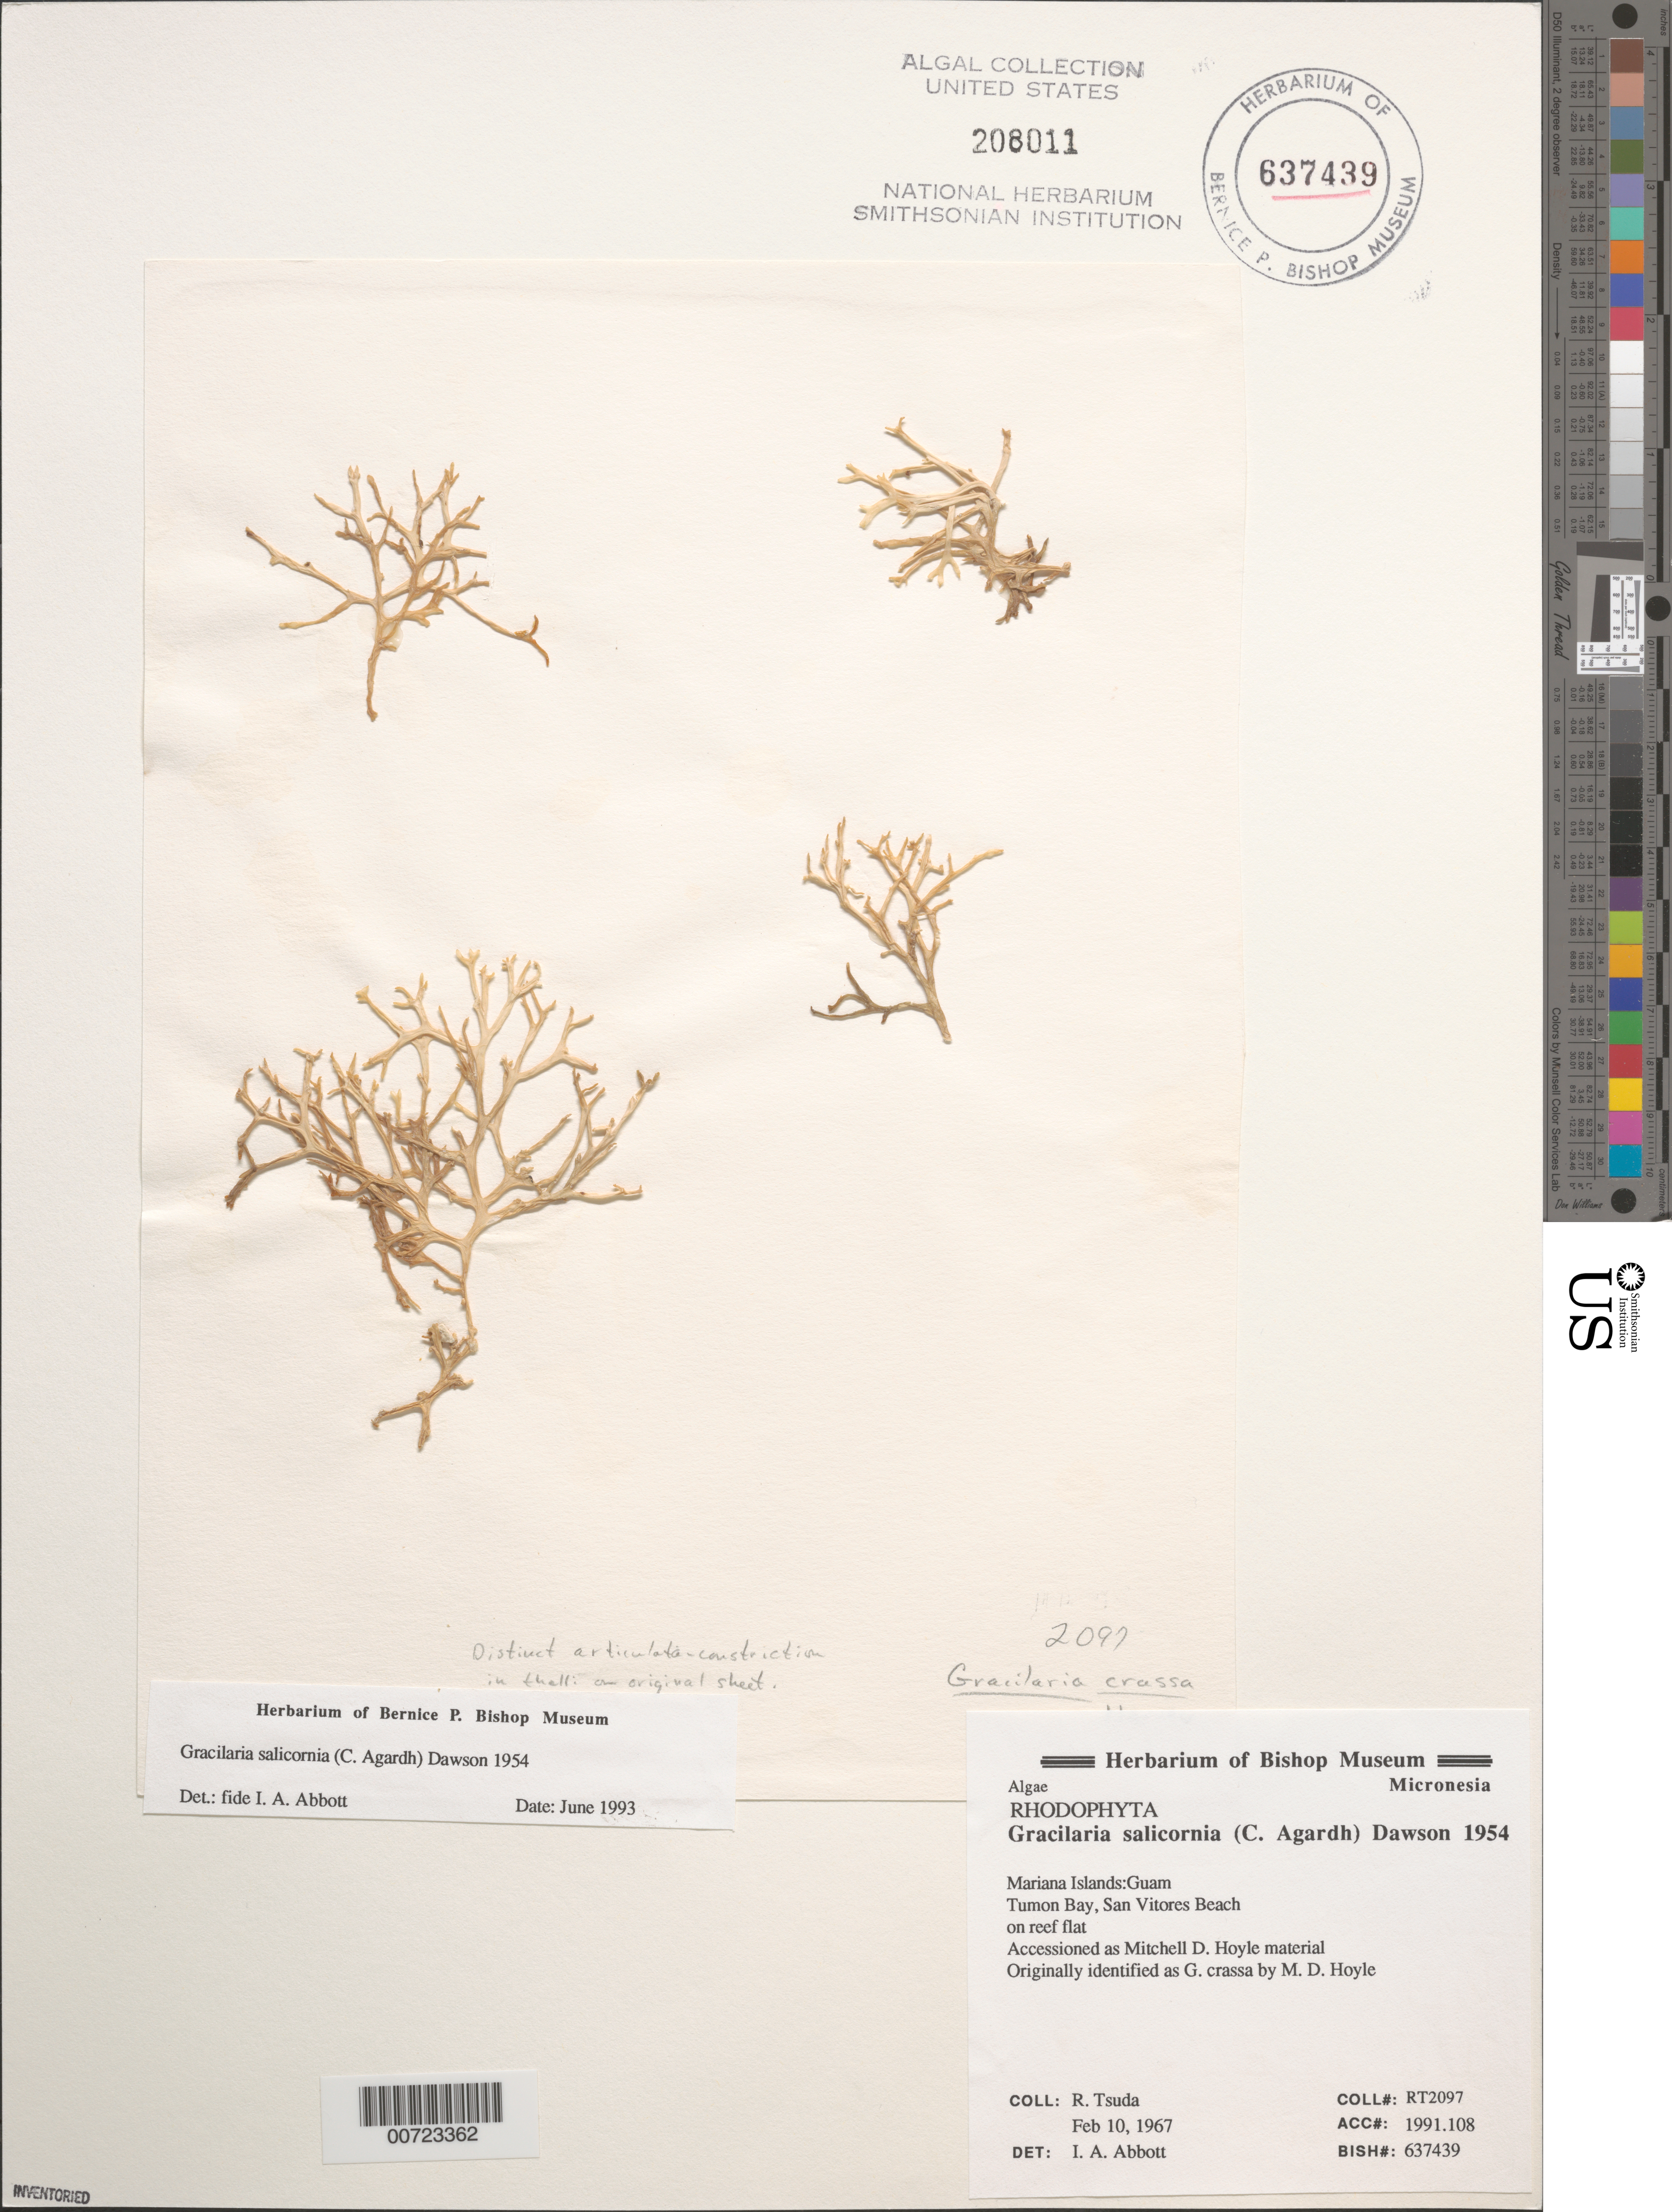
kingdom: Plantae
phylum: Rhodophyta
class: Florideophyceae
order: Gracilariales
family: Gracilariaceae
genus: Gracilaria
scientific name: Gracilaria salicornia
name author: (C. Agardh) E.Y. Dawson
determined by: Abbott, Isabella A.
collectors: R. Tsuda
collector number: RT 2097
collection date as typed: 10 Feb 1967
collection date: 1967-02-10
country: Guam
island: Guam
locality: Tumon Bay, San Vitores Beach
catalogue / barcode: US 208011